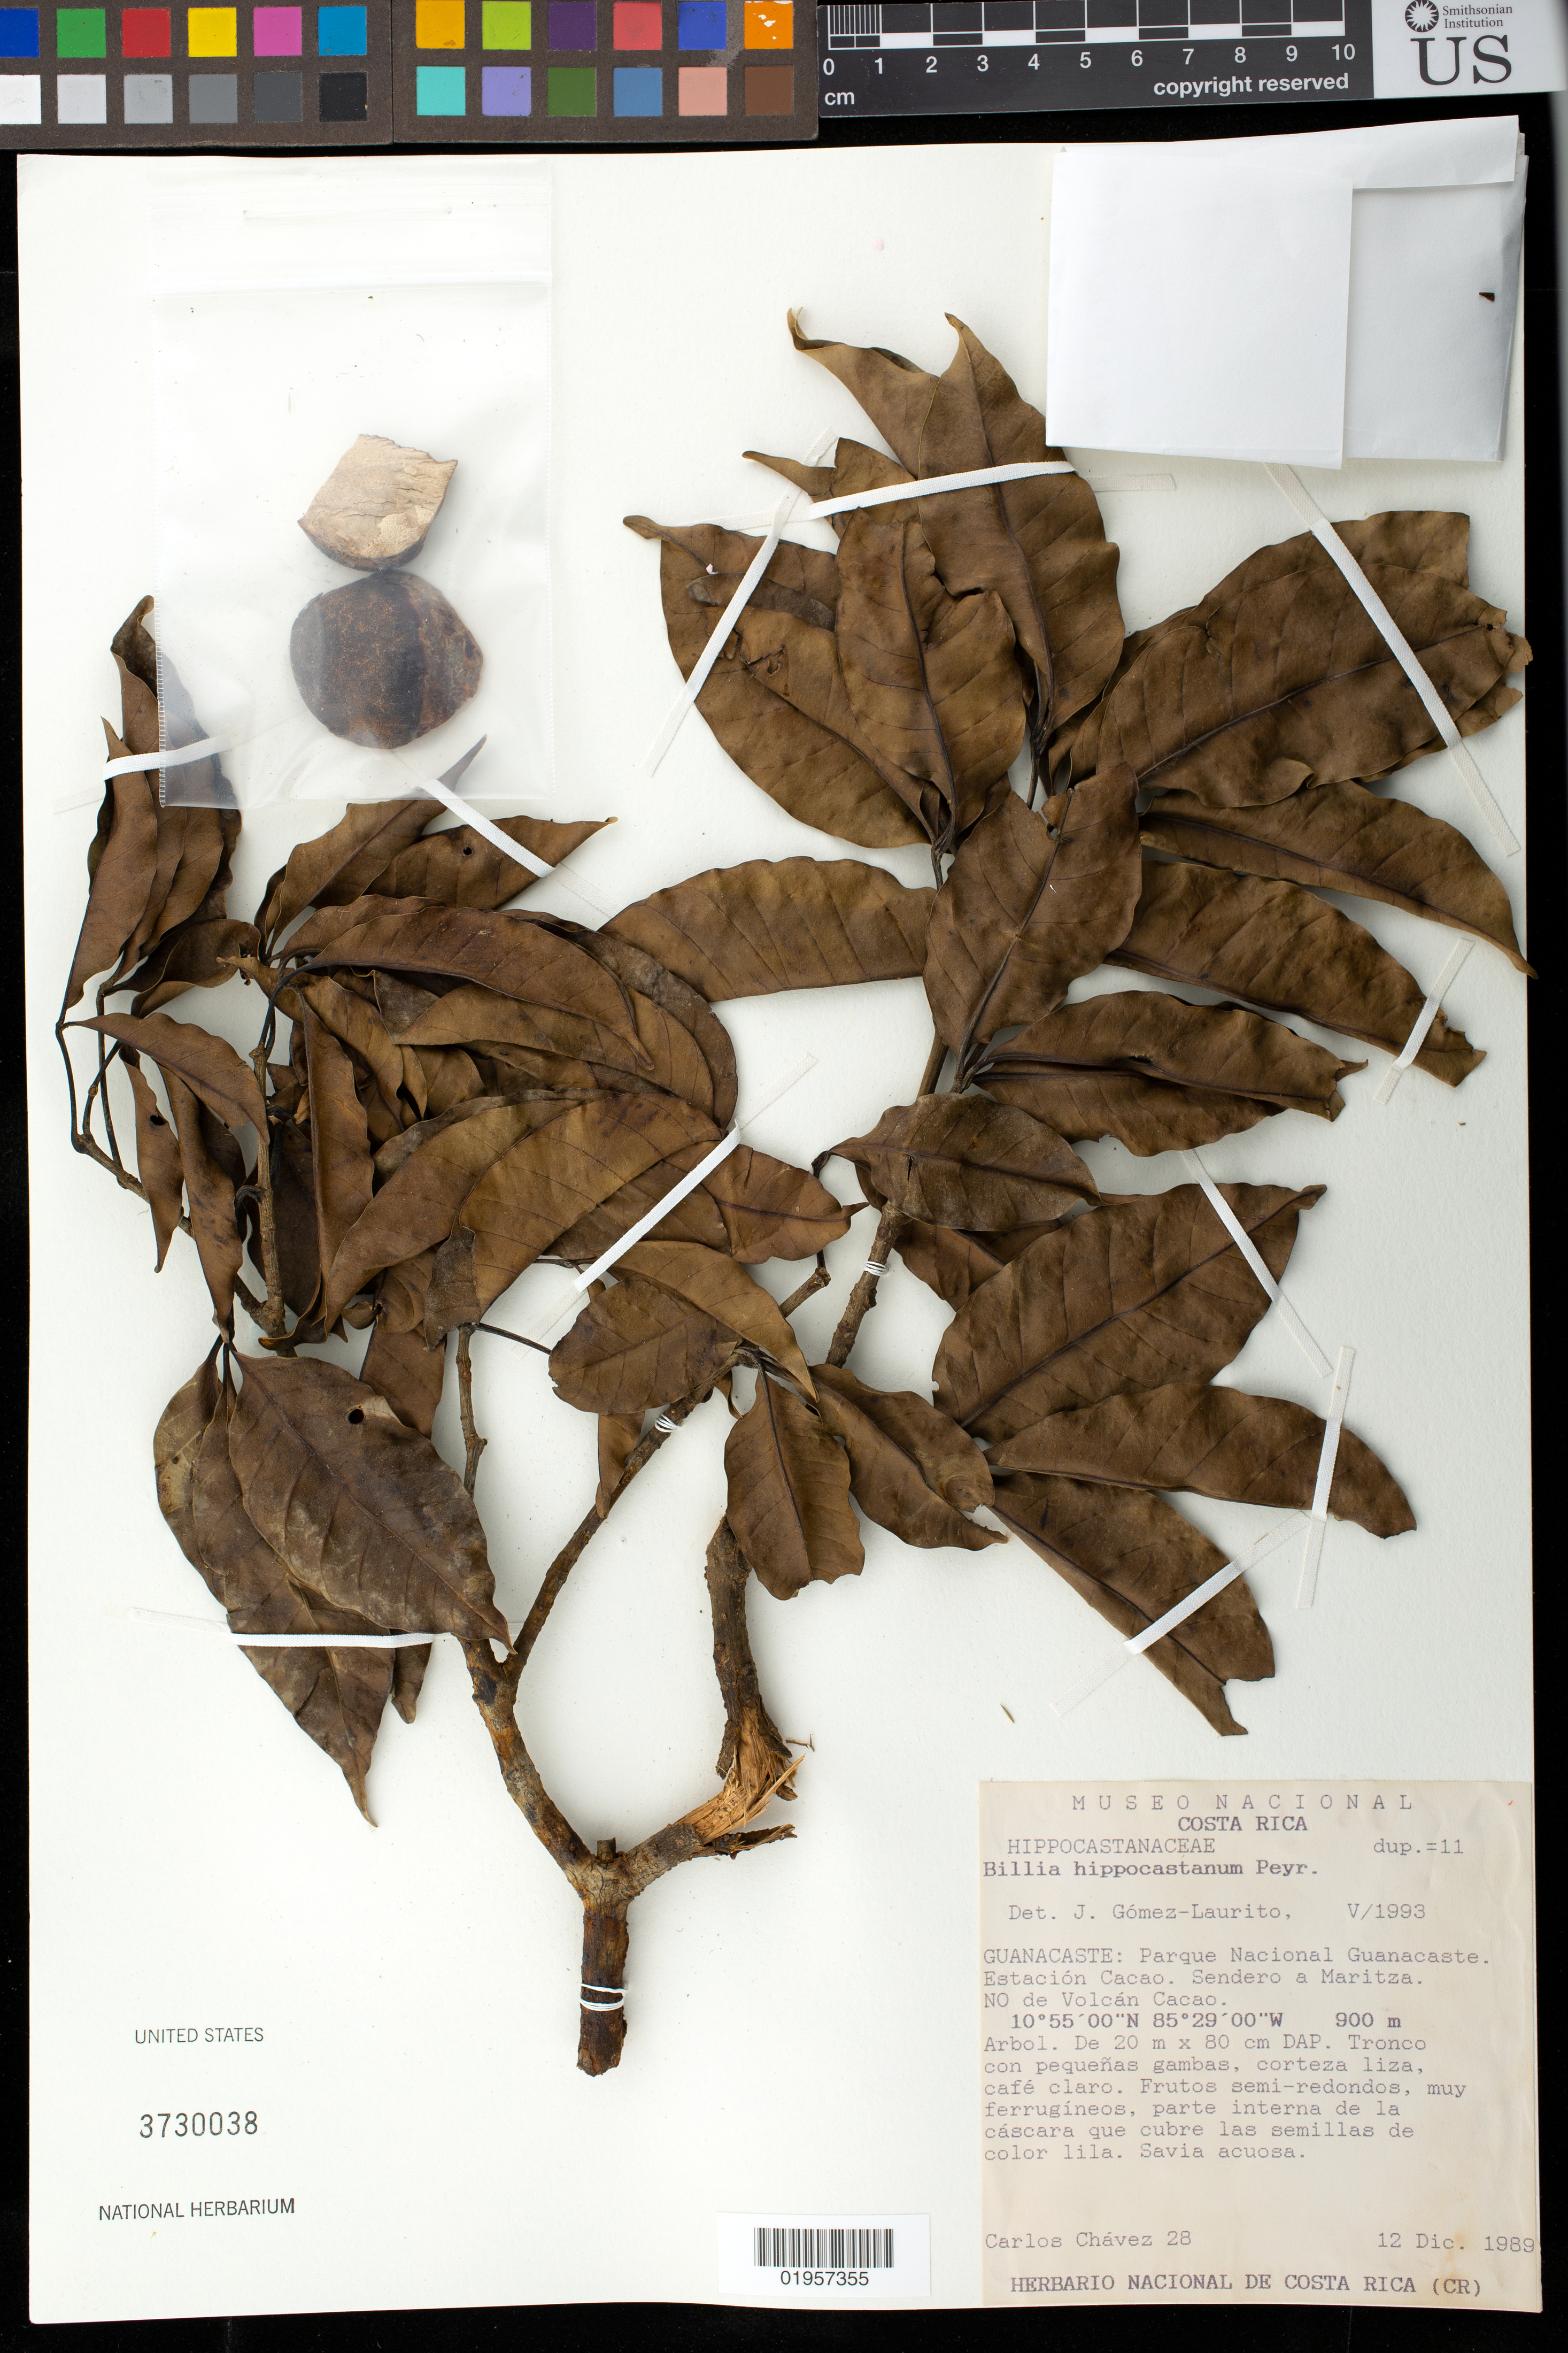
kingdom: Plantae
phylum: Tracheophyta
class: Magnoliopsida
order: Sapindales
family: Sapindaceae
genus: Billia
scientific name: Billia hippocastanum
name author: Peyr.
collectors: C. Chávez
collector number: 28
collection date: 1989-12-12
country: Costa Rica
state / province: Guanacaste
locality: Parque Nacional Guanacaste Estacion Cacao. Sendero a Maritza, NO de Volcan Cacao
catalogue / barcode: US 3730038